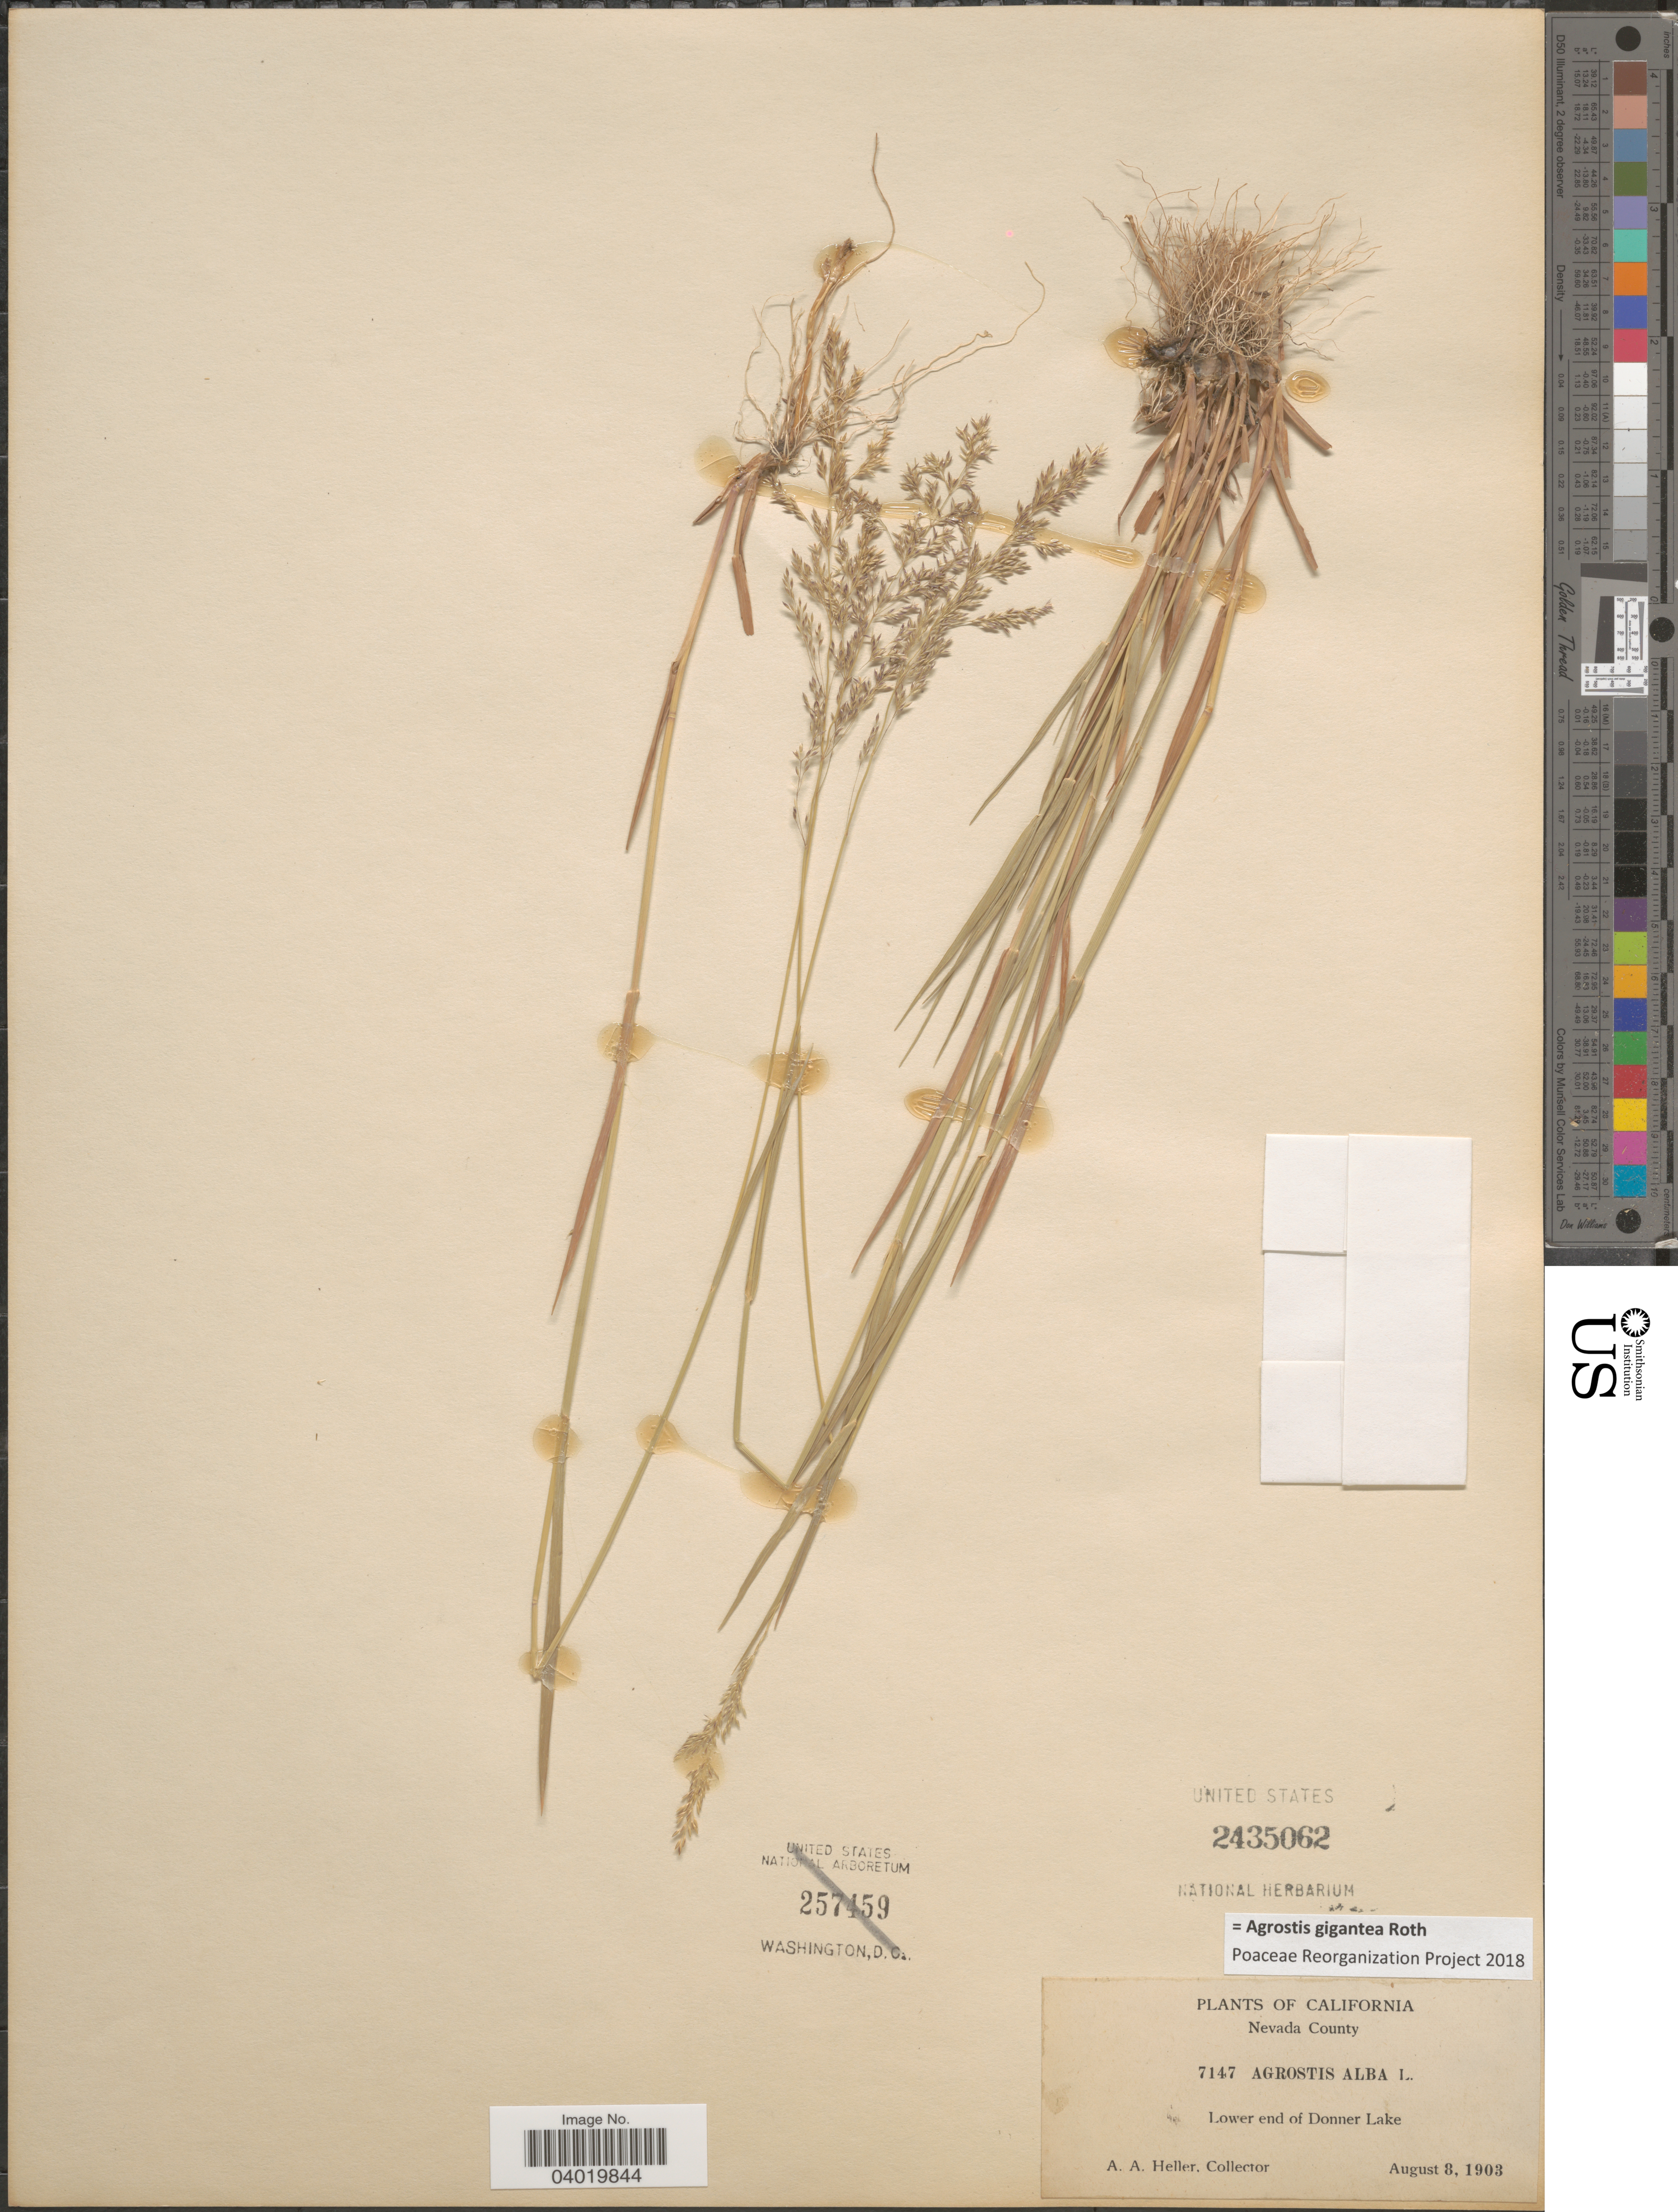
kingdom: Plantae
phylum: Tracheophyta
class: Liliopsida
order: Poales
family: Poaceae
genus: Agrostis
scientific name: Agrostis gigantea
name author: Roth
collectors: A. A. Heller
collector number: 7147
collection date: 1903-08-08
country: United States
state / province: California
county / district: Nevada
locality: Nevada County. Lower end of Donner Lake.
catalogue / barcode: US 2435062